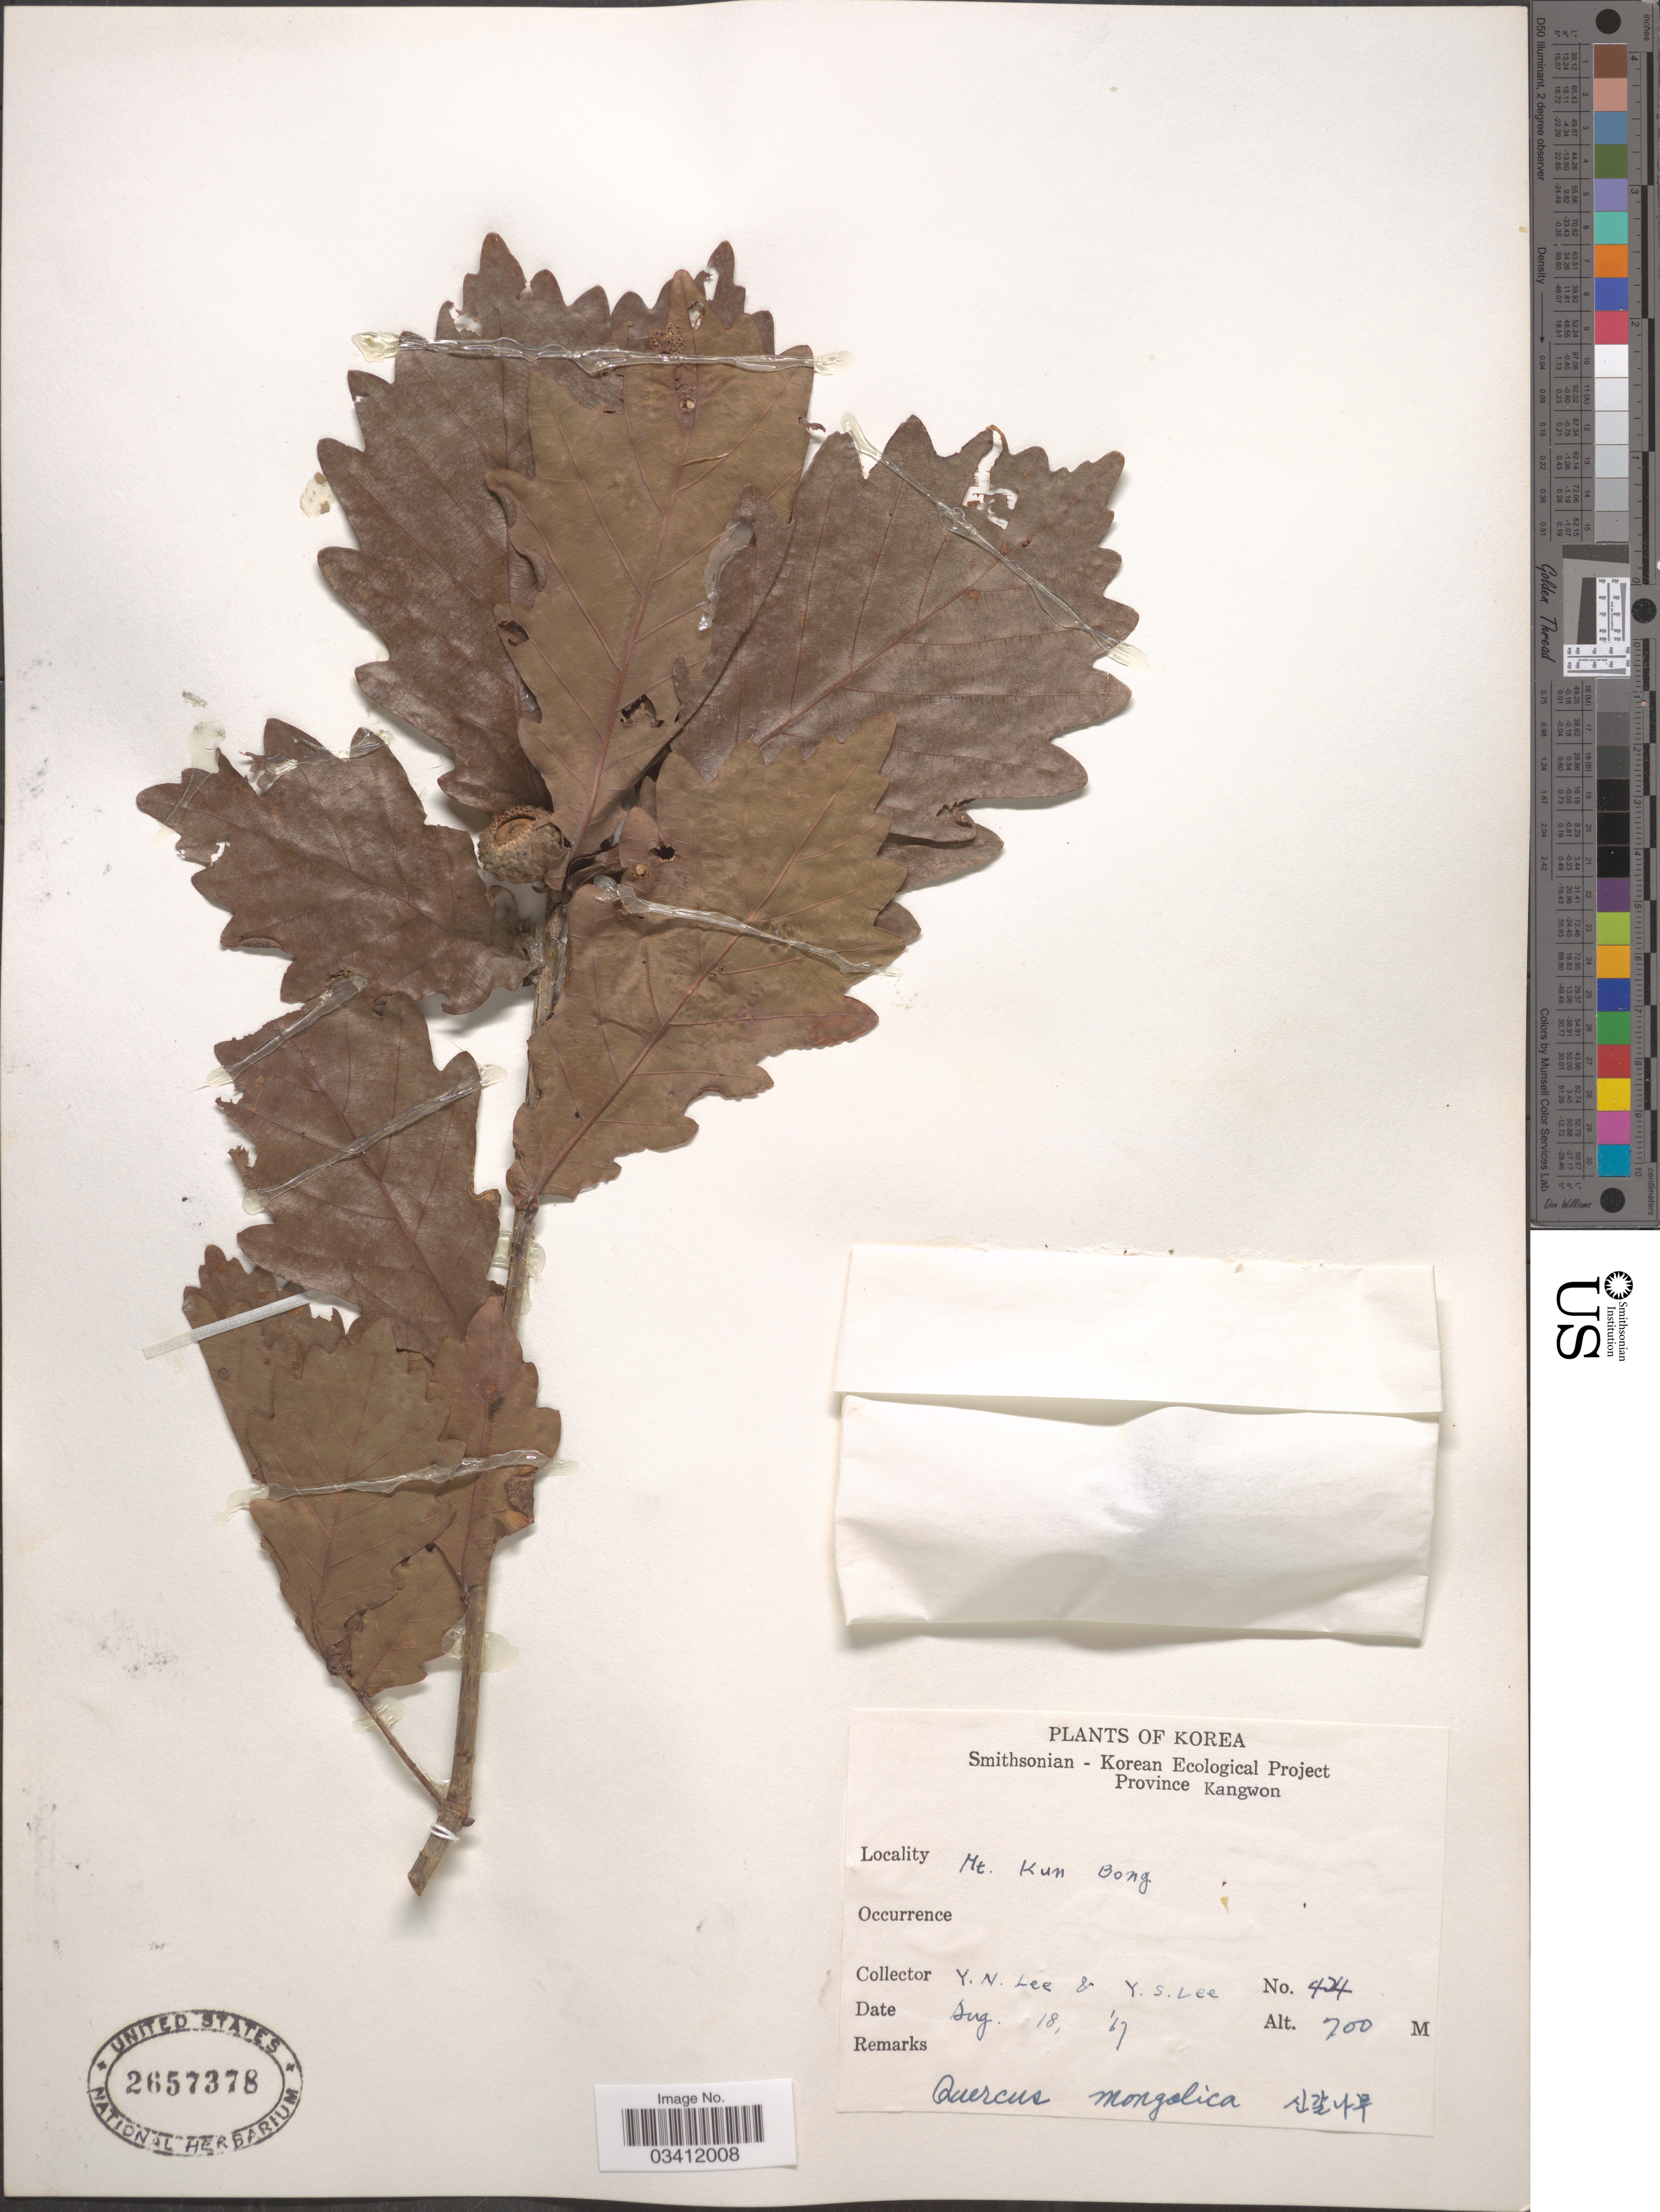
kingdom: Plantae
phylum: Tracheophyta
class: Magnoliopsida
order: Fagales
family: Fagaceae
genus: Quercus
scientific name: Quercus mongolica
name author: Fisch. ex Ledeb.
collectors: Y. N. Lee & Y. S. Lee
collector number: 424*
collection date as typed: Transcribed d/m/y: 18/8/67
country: North Korea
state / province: Kangwon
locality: Korea. Mt. Kun Bong.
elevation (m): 700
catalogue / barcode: US 2657378